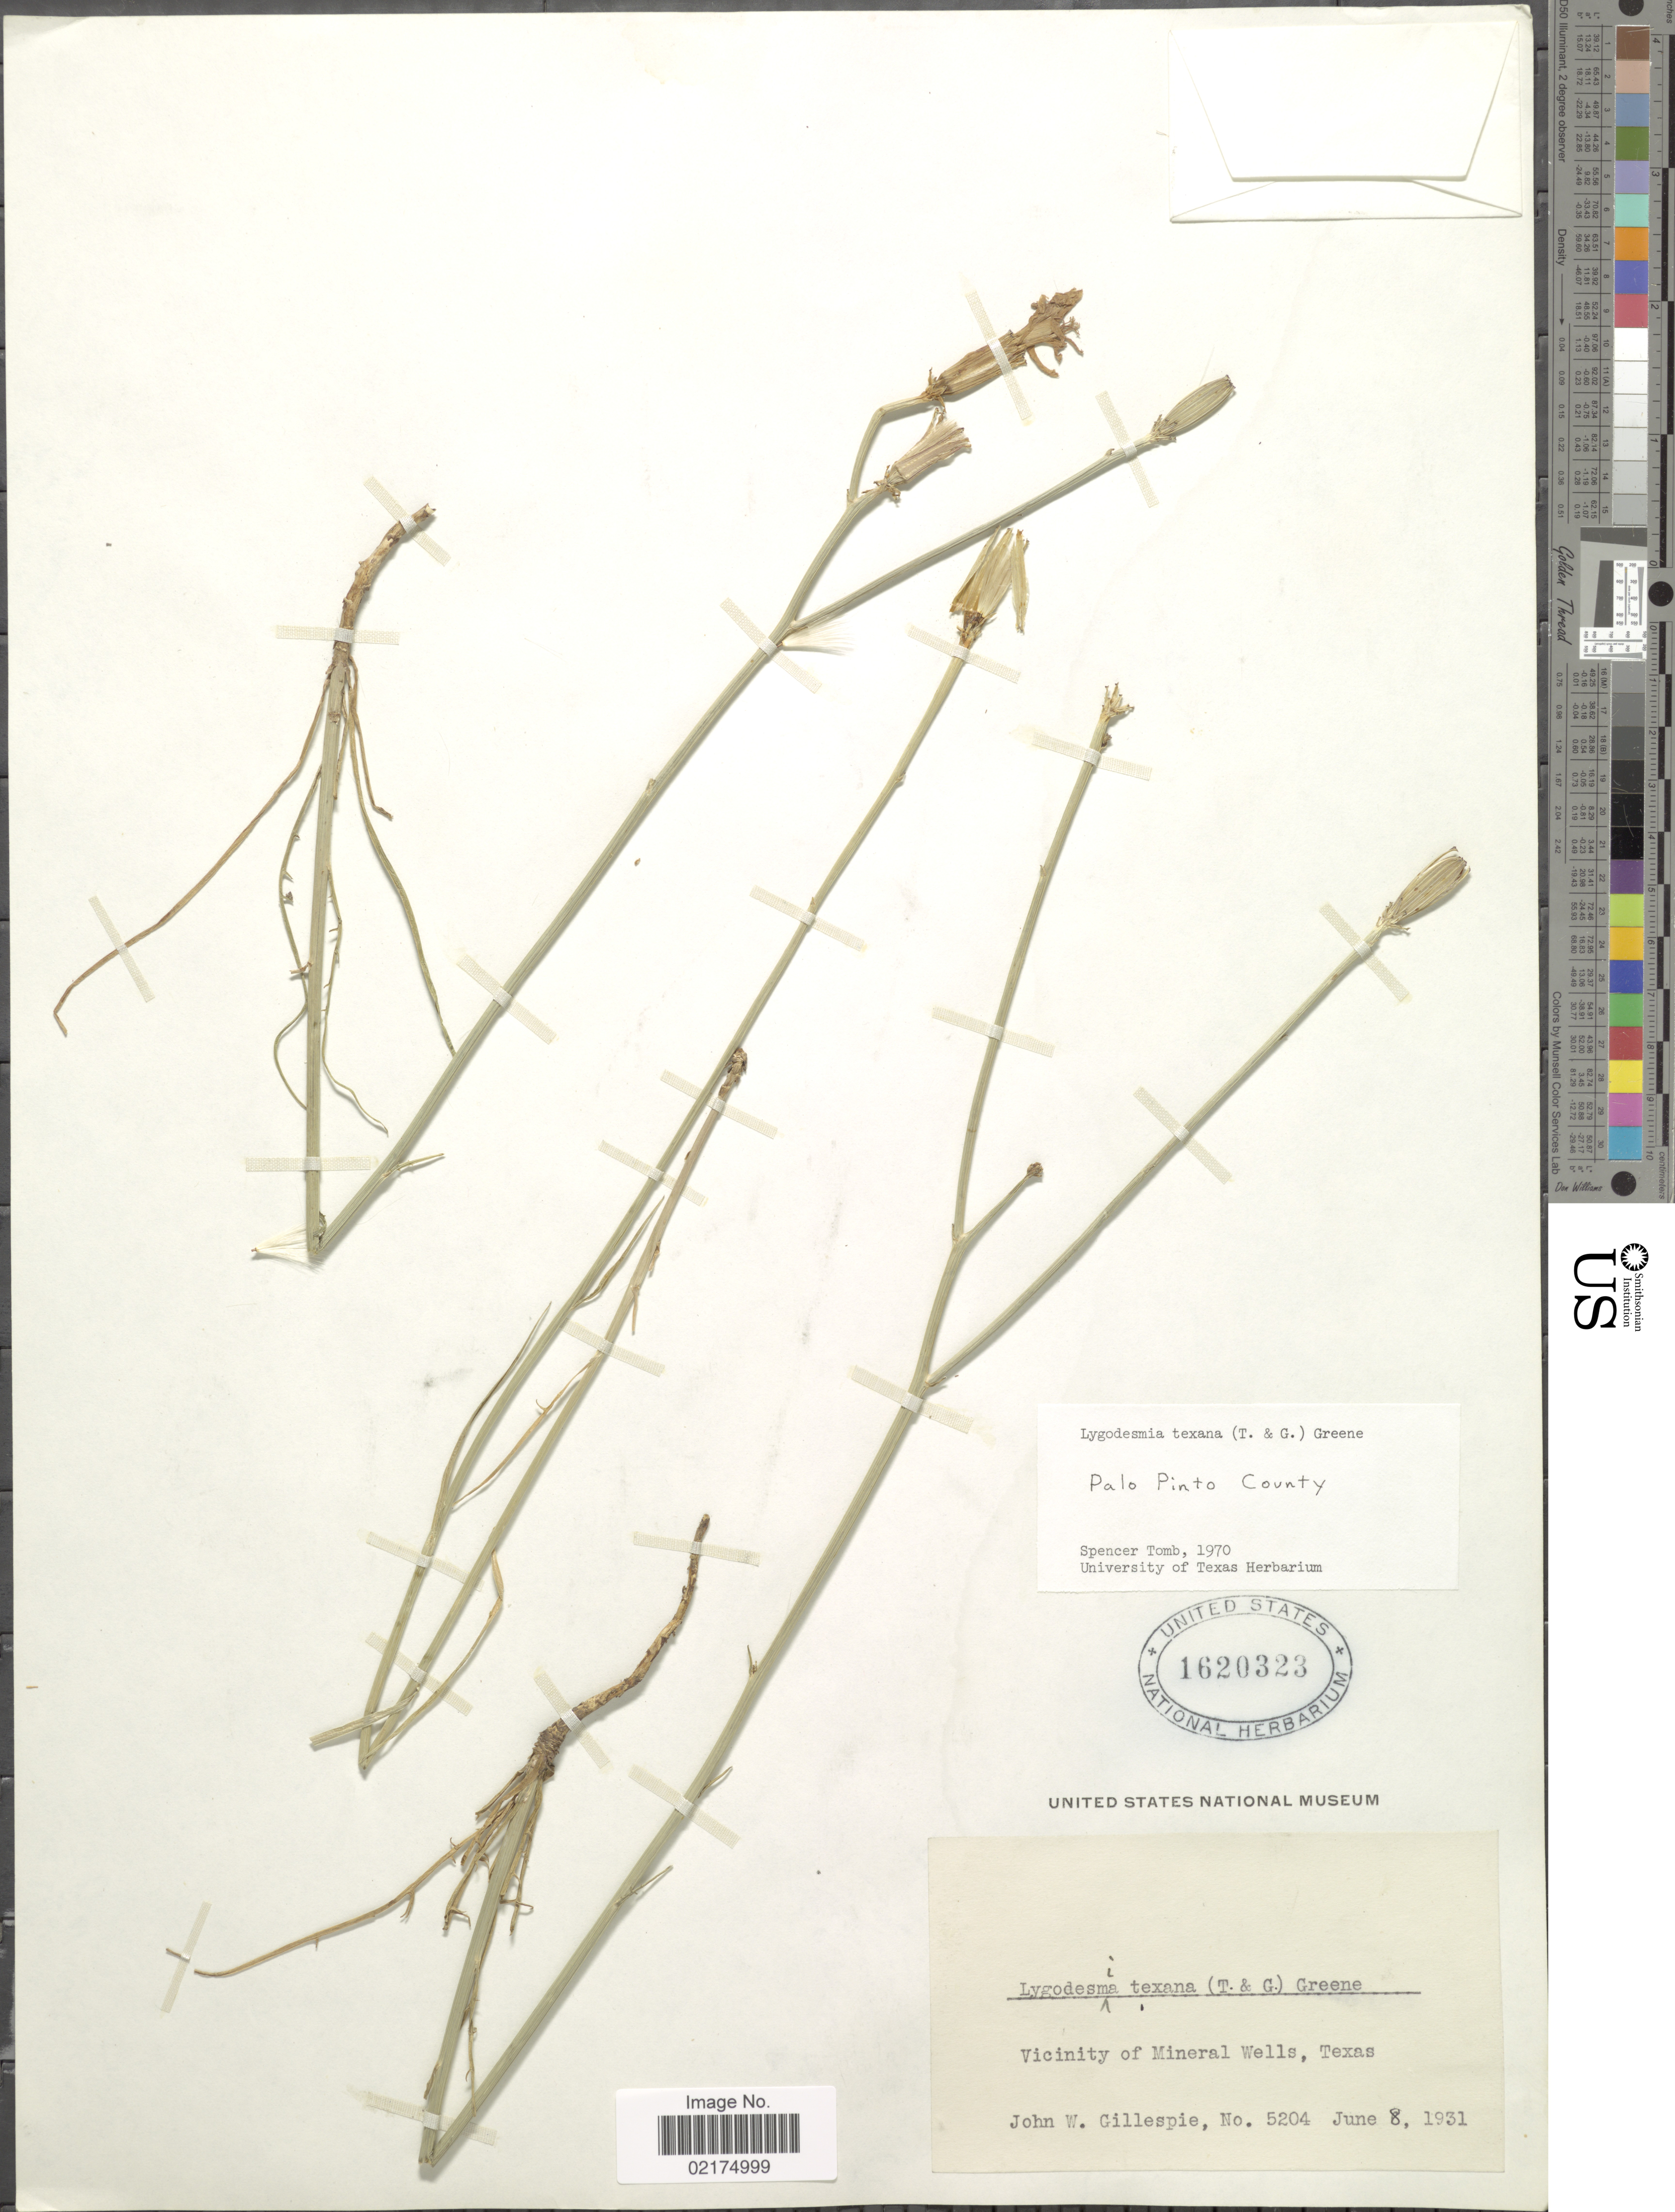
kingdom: Plantae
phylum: Tracheophyta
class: Magnoliopsida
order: Asterales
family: Asteraceae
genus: Lygodesmia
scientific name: Lygodesmia texana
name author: (Torr. & A. Gray) Greene ex Small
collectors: J. W. Gillespie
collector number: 5204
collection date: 1931-06-08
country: United States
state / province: Texas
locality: Vicinity of Mineral Wells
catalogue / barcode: US 1620323